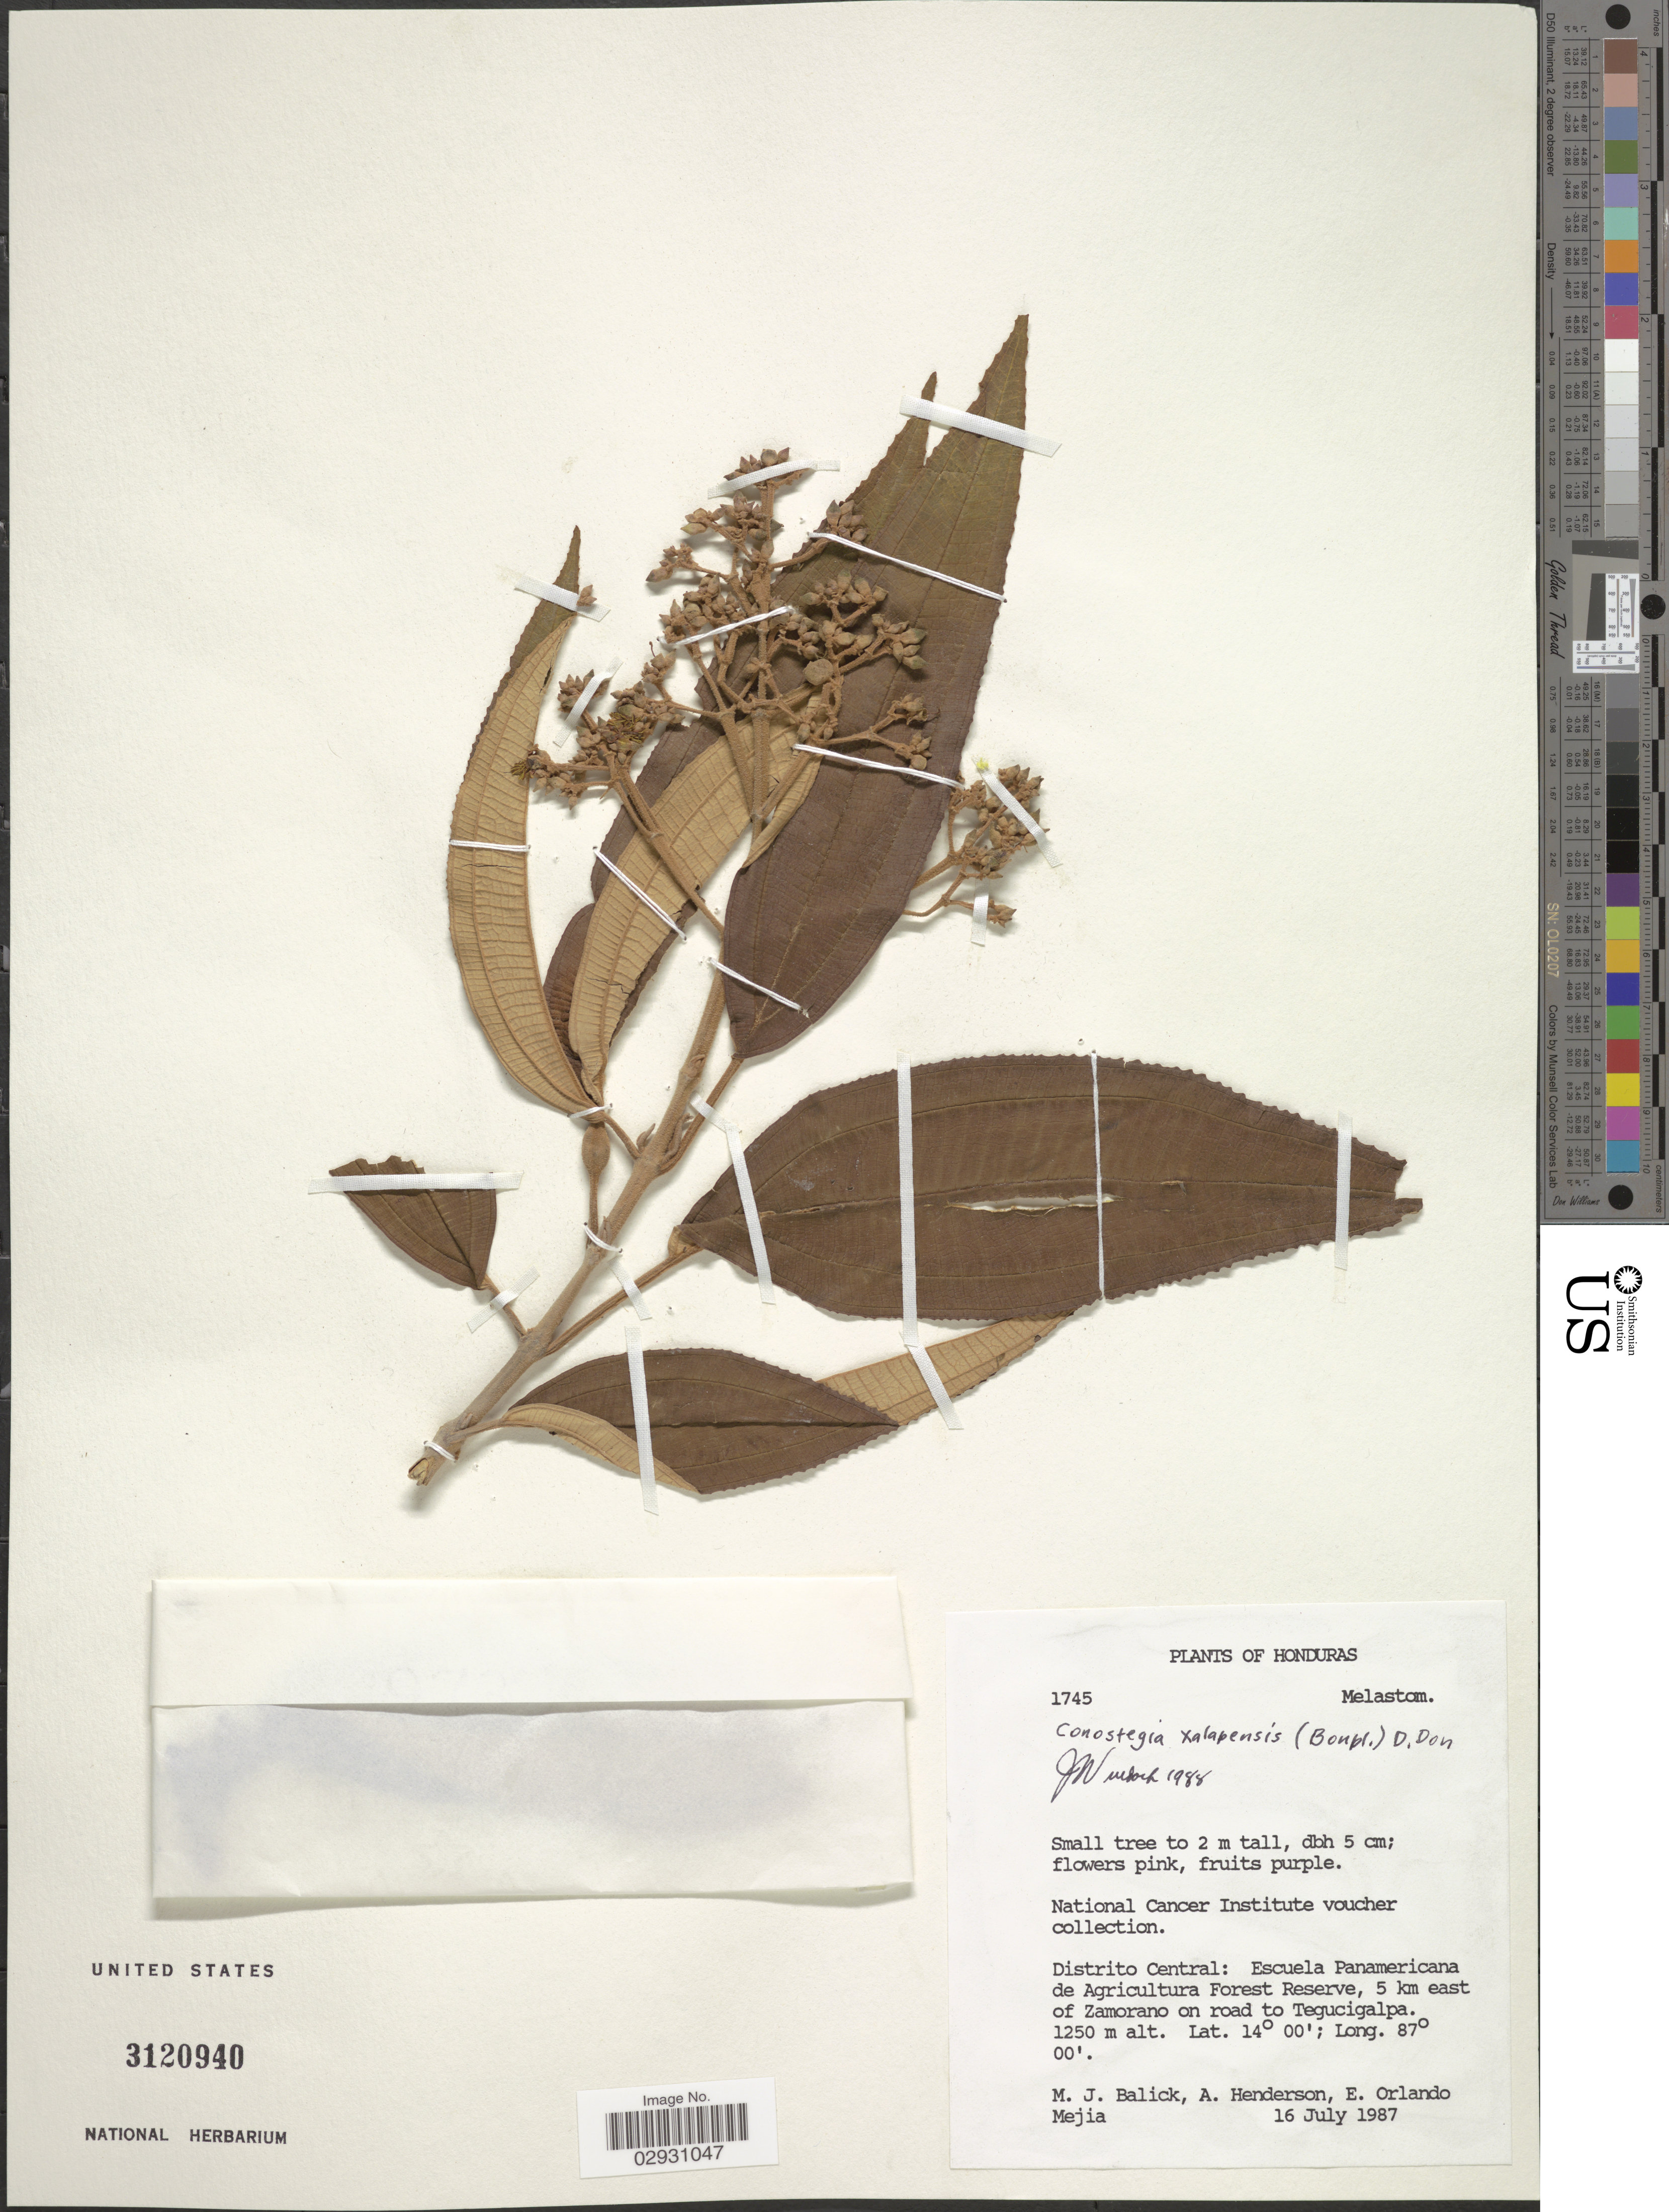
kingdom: Plantae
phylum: Tracheophyta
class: Magnoliopsida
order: Myrtales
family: Melastomataceae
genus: Conostegia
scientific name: Conostegia quadrangularis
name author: Schltdl. ex Steud.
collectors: M. J. Balick, A. Henderson & E. Orlando Mejia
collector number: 1745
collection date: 1987-07-16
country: Honduras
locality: Distrito Central: Escuela Panamericana de Agricultura Forest Reserve, 5 km east of Zamorano on road to Tegucigalpa.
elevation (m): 1250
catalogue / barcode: US 3120940